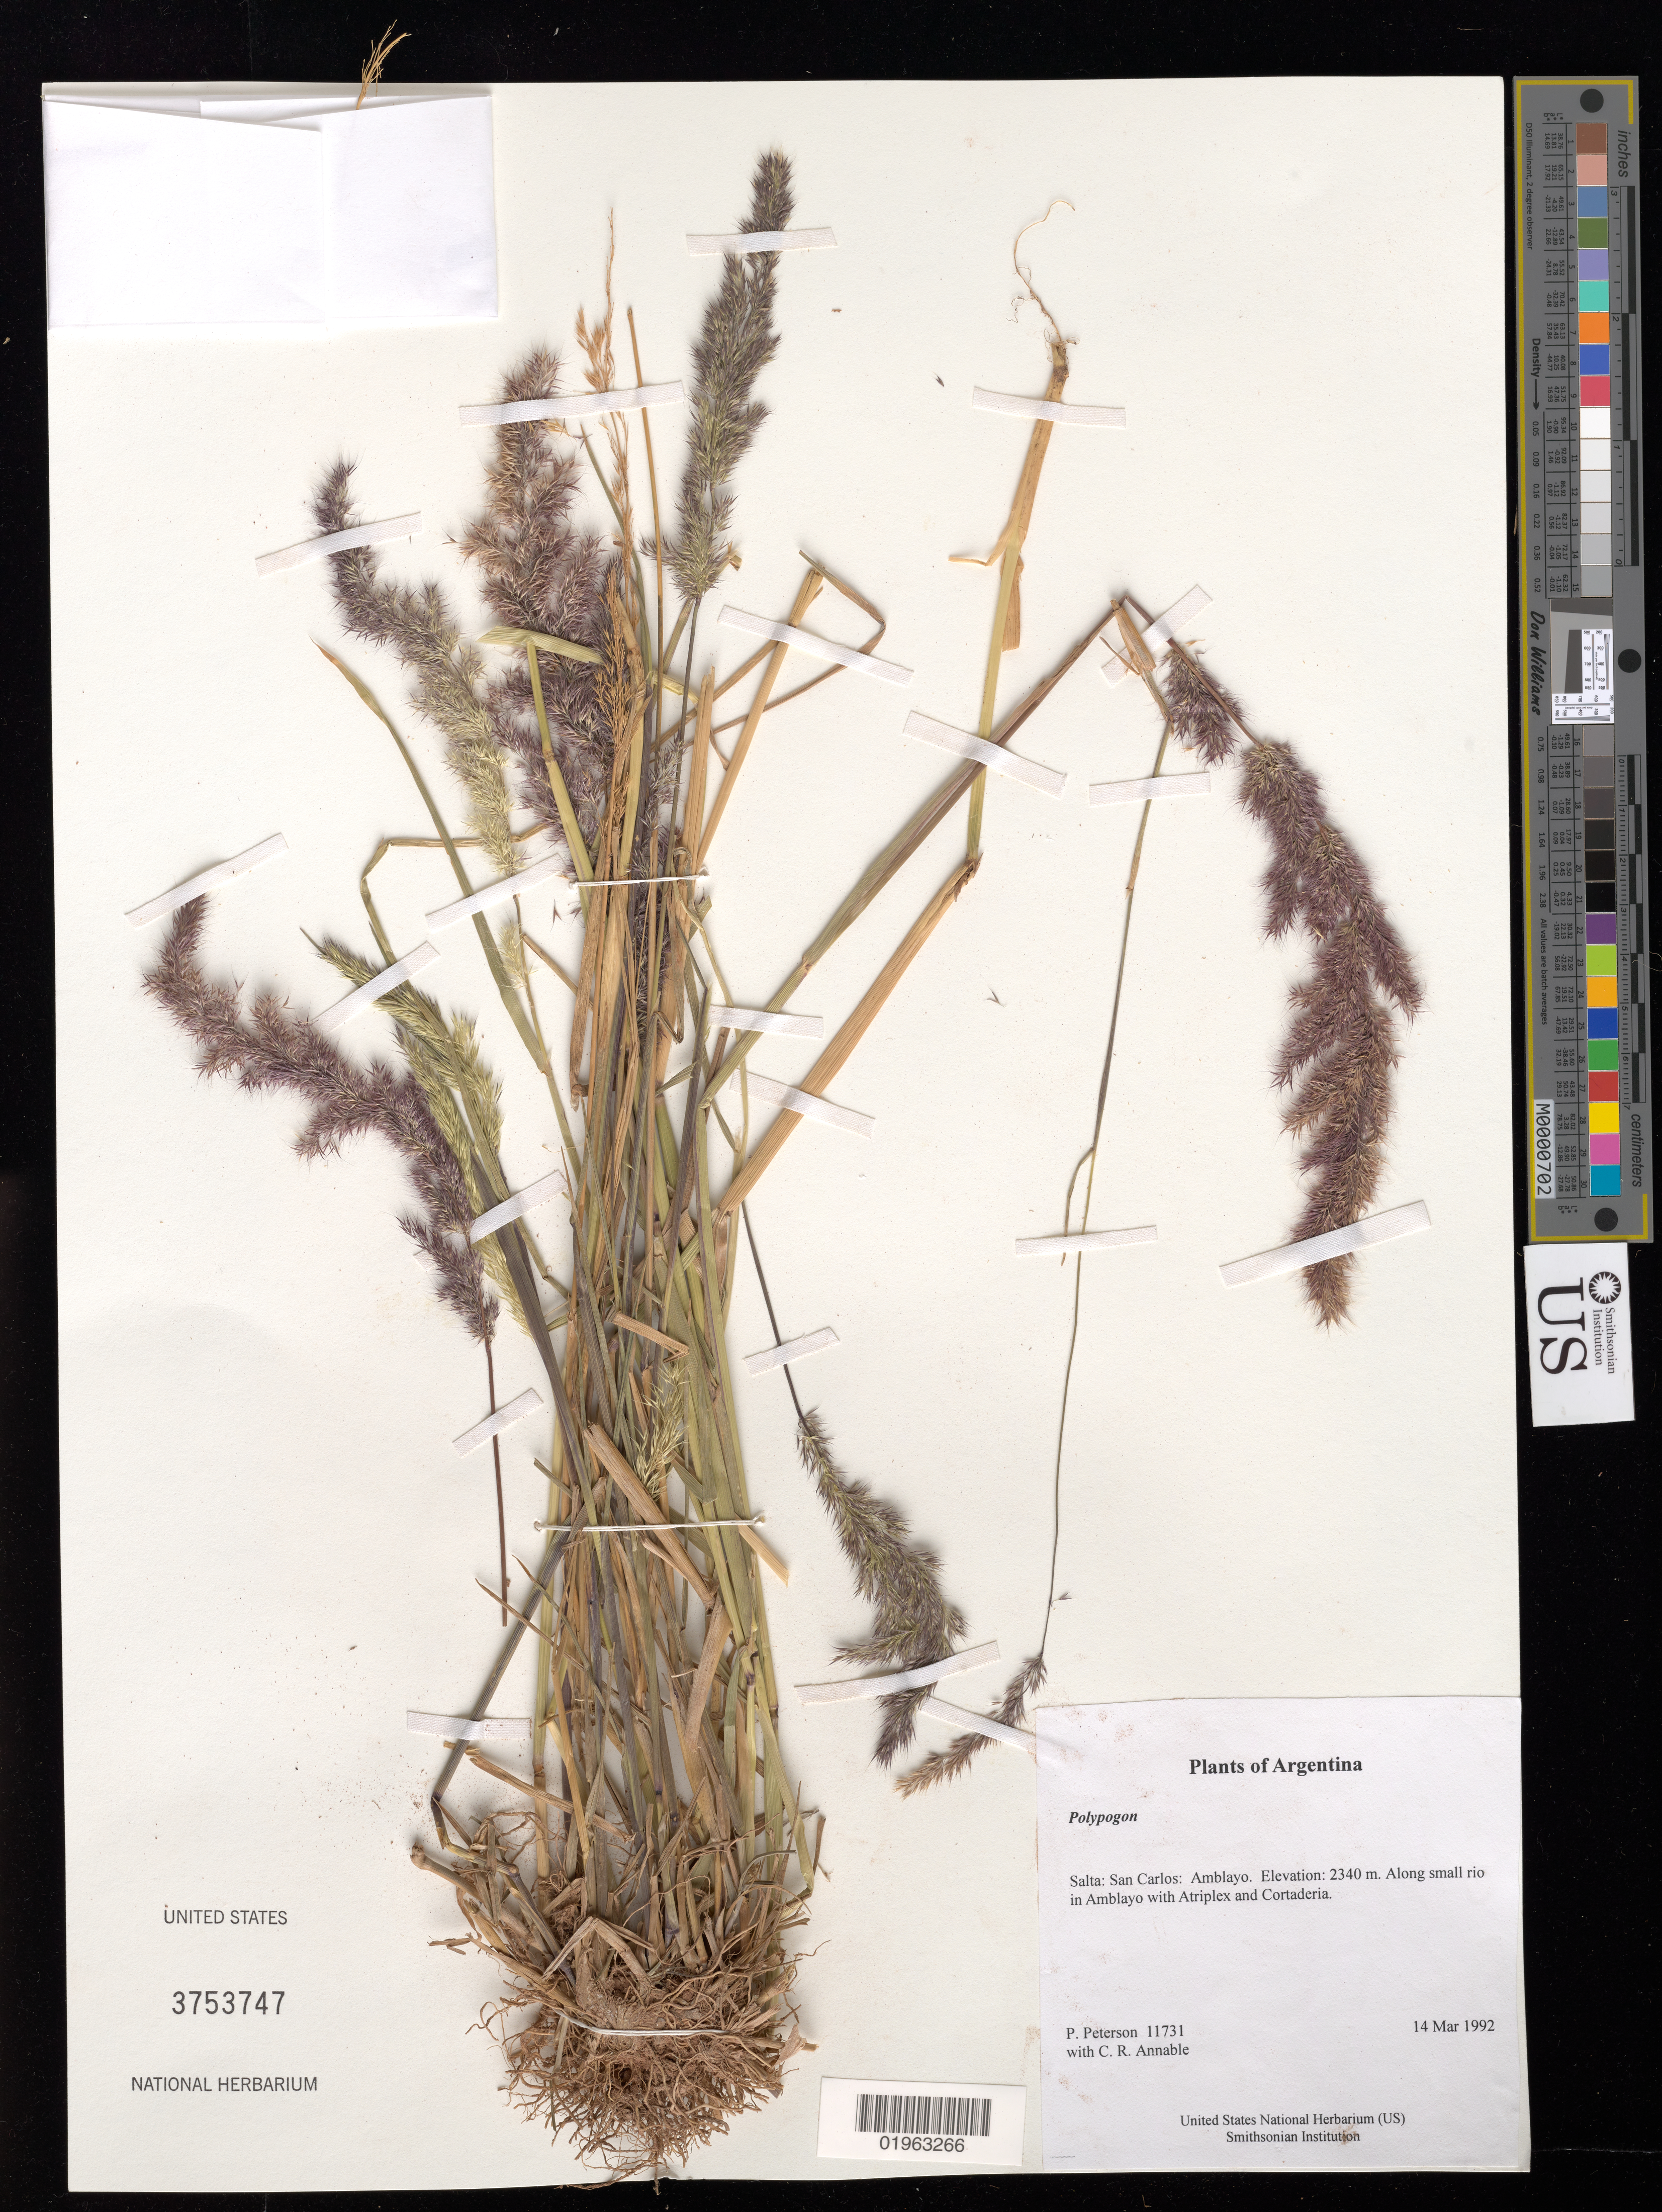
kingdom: Plantae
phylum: Tracheophyta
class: Liliopsida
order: Poales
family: Poaceae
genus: Polypogon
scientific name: Polypogon sp.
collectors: P. M. Peterson & C. R. Annable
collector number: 11731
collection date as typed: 14 Mar 1992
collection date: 1992-03-14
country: Argentina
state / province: Salta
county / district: San Carlos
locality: Amblayo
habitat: Along small rio in Amblayo with Atriplex and Cortaderia.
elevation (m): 2340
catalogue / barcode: US 3753747